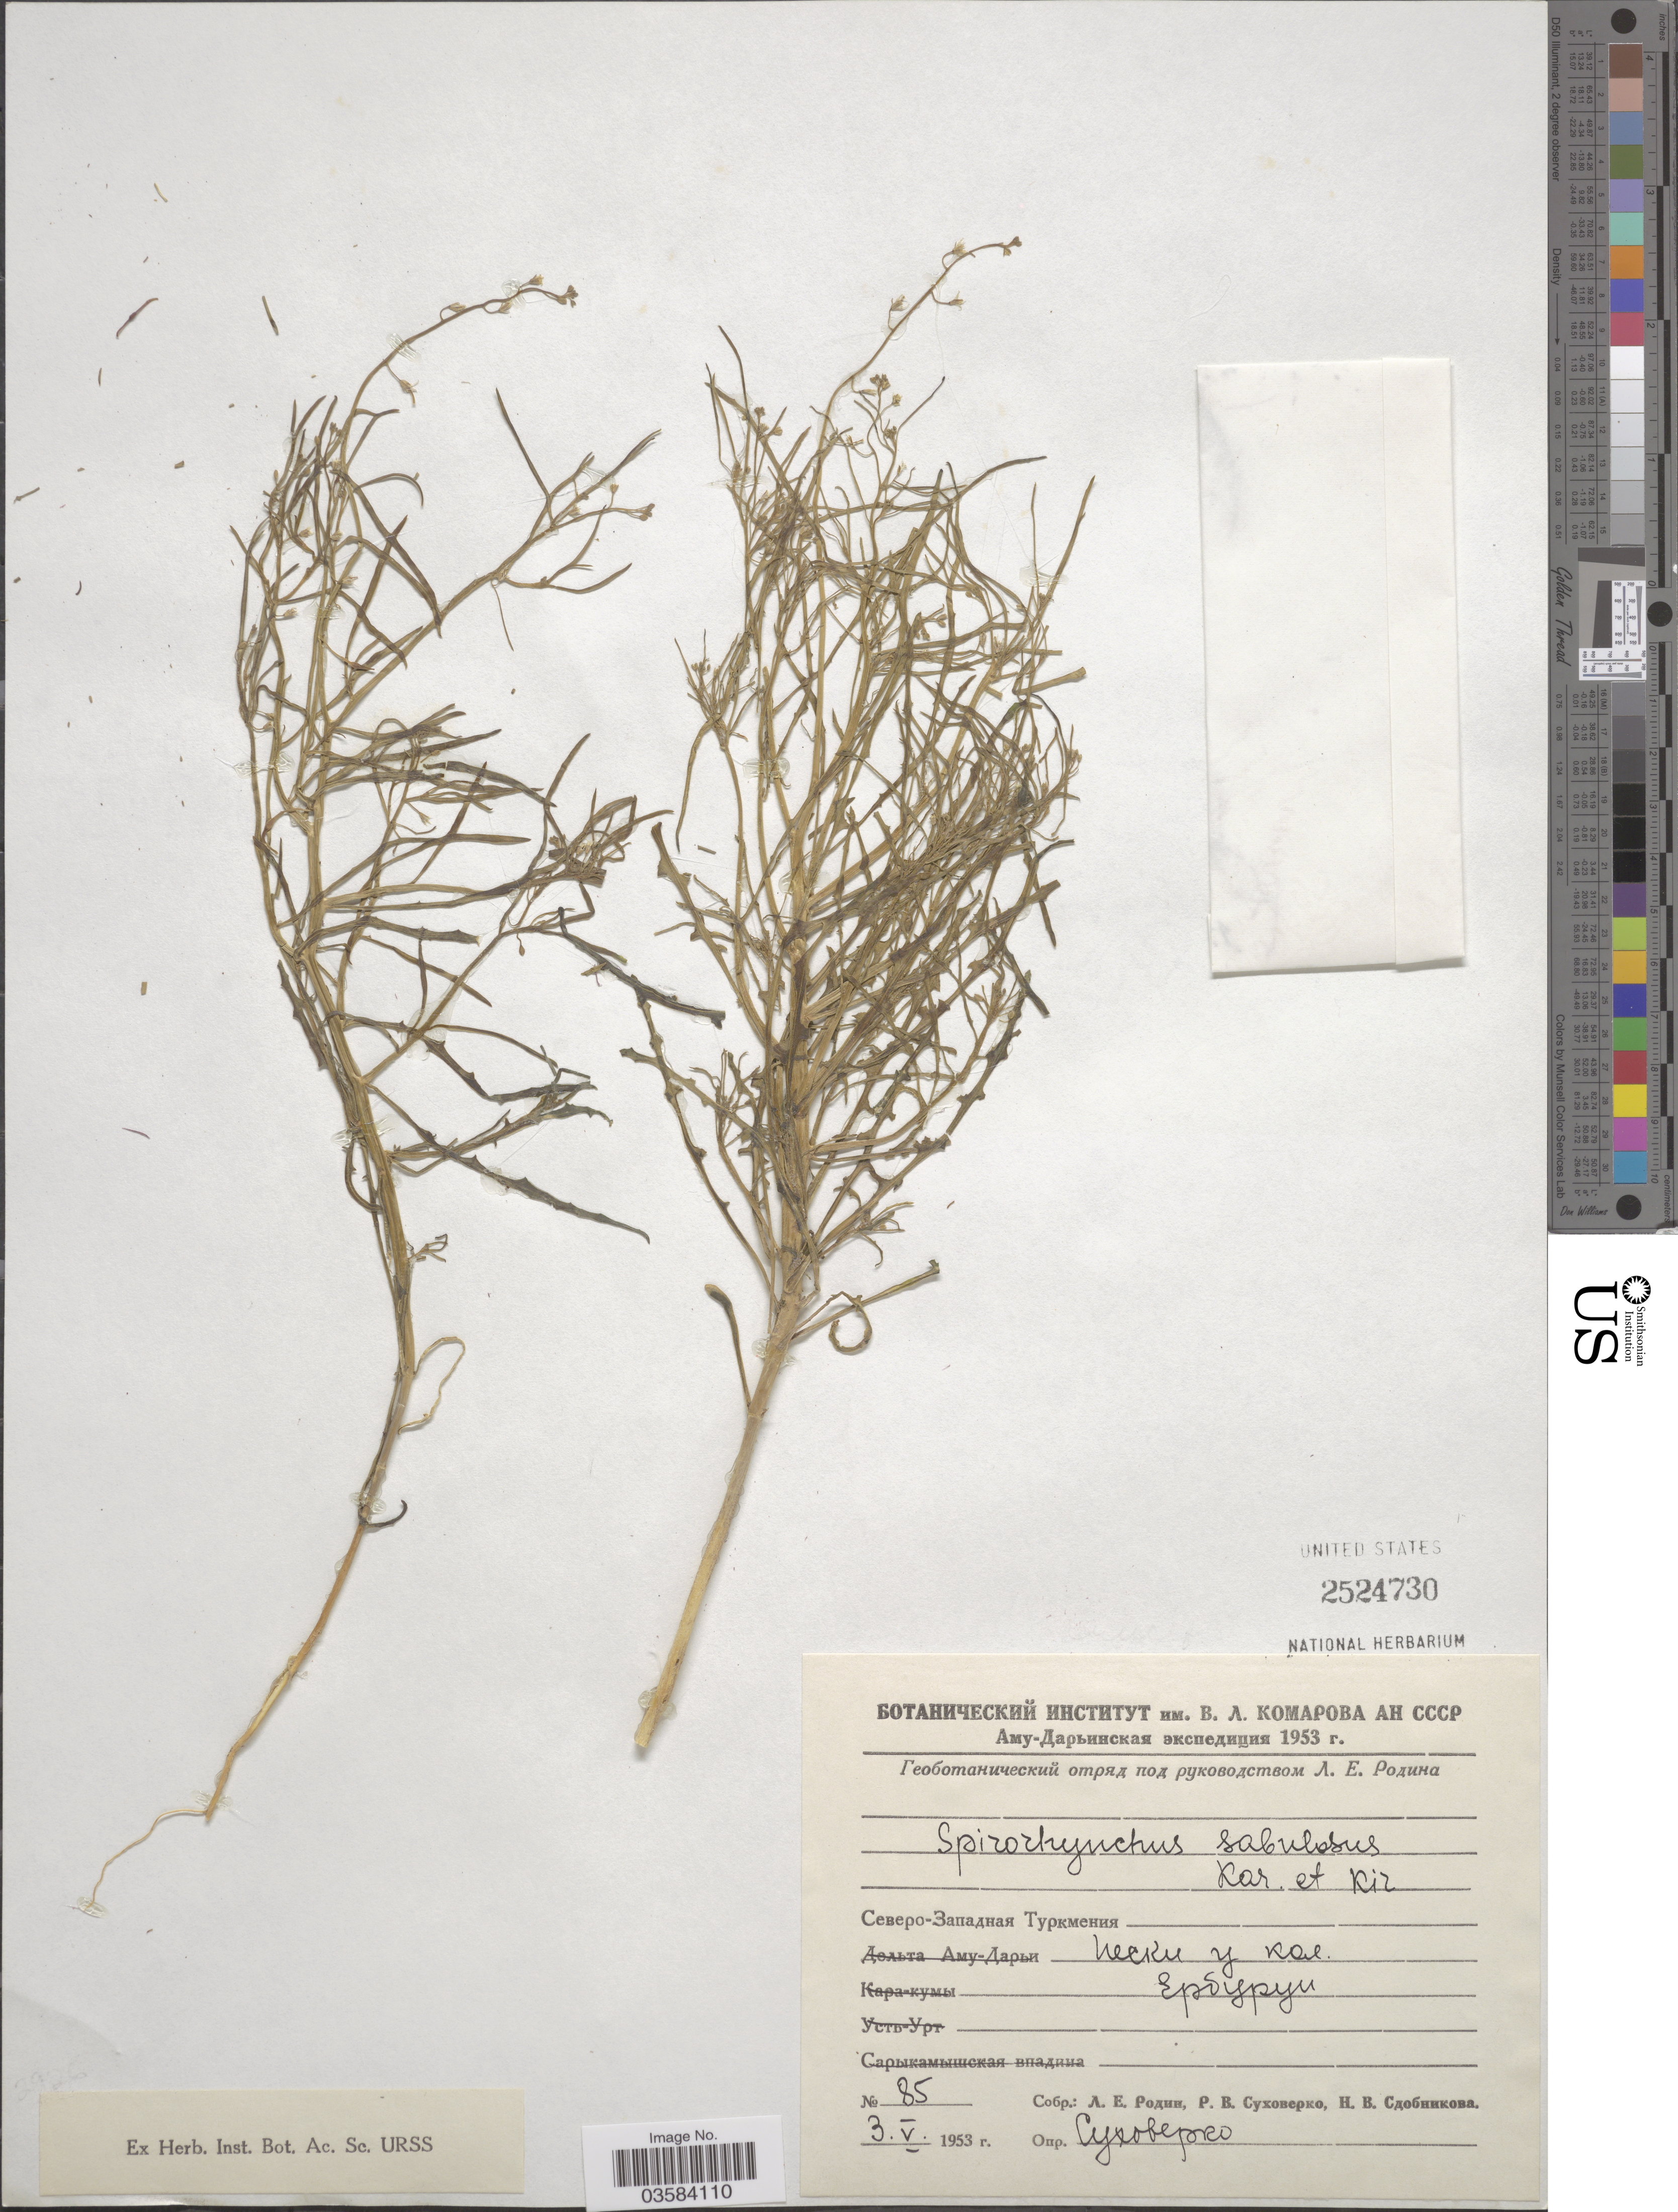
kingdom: Plantae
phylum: Tracheophyta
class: Magnoliopsida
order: Brassicales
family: Brassicaceae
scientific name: Spirorrhynchus sabulosus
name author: Karelin & Kirilov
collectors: L. Rodin, R. Sukhoverko & N. Sdobnikova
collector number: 85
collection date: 1953-05-03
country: Turkmenistan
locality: North-West Turkmenistan, Kolodets Erburun.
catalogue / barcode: US 2524730